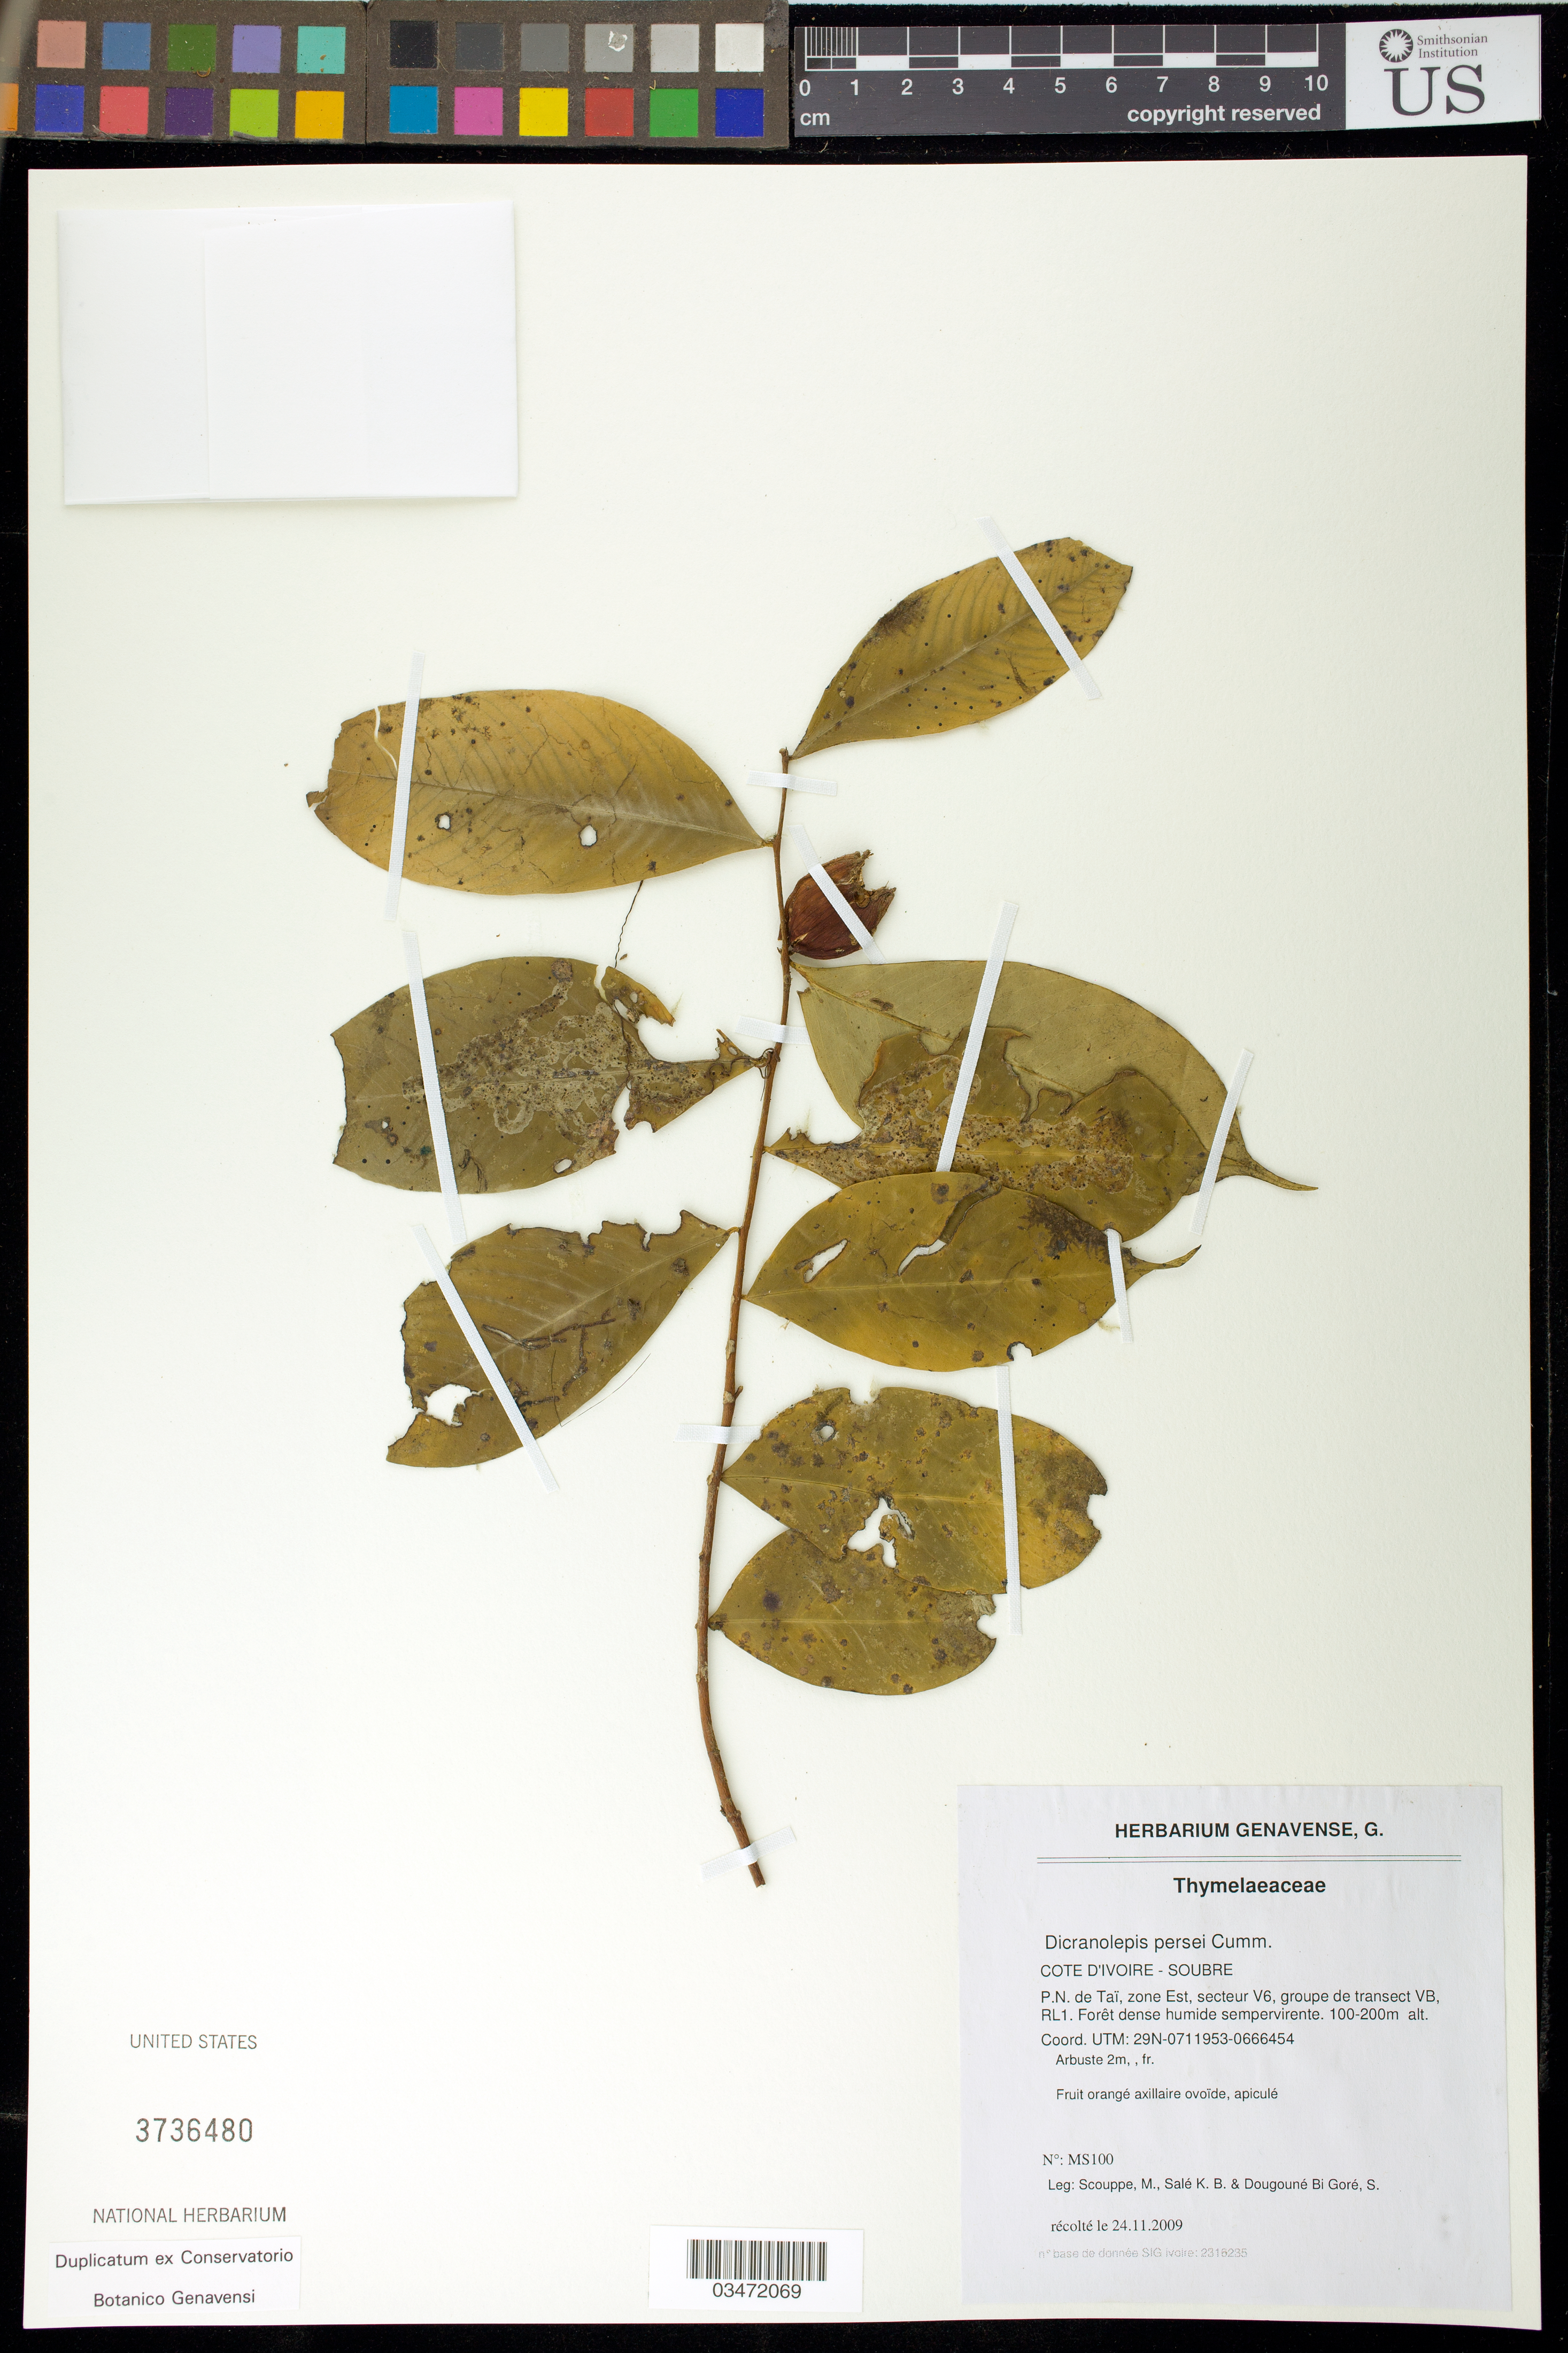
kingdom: Plantae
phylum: Tracheophyta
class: Magnoliopsida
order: Malvales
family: Thymelaeaceae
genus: Dicranolepis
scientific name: Dicranolepis persei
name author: H.A. Cummins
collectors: M. Scouppe, K. Sale & S. Dougoné Bi Gore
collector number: MS100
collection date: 2009-11-24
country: Ivory Coast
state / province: Bas-Sassandra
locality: Soubre. P.N. de Taï, zone Est, secteur V6, groupe de transect VB, RL1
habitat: Forêt dense humide sempervirente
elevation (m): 100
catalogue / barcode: US 3736480